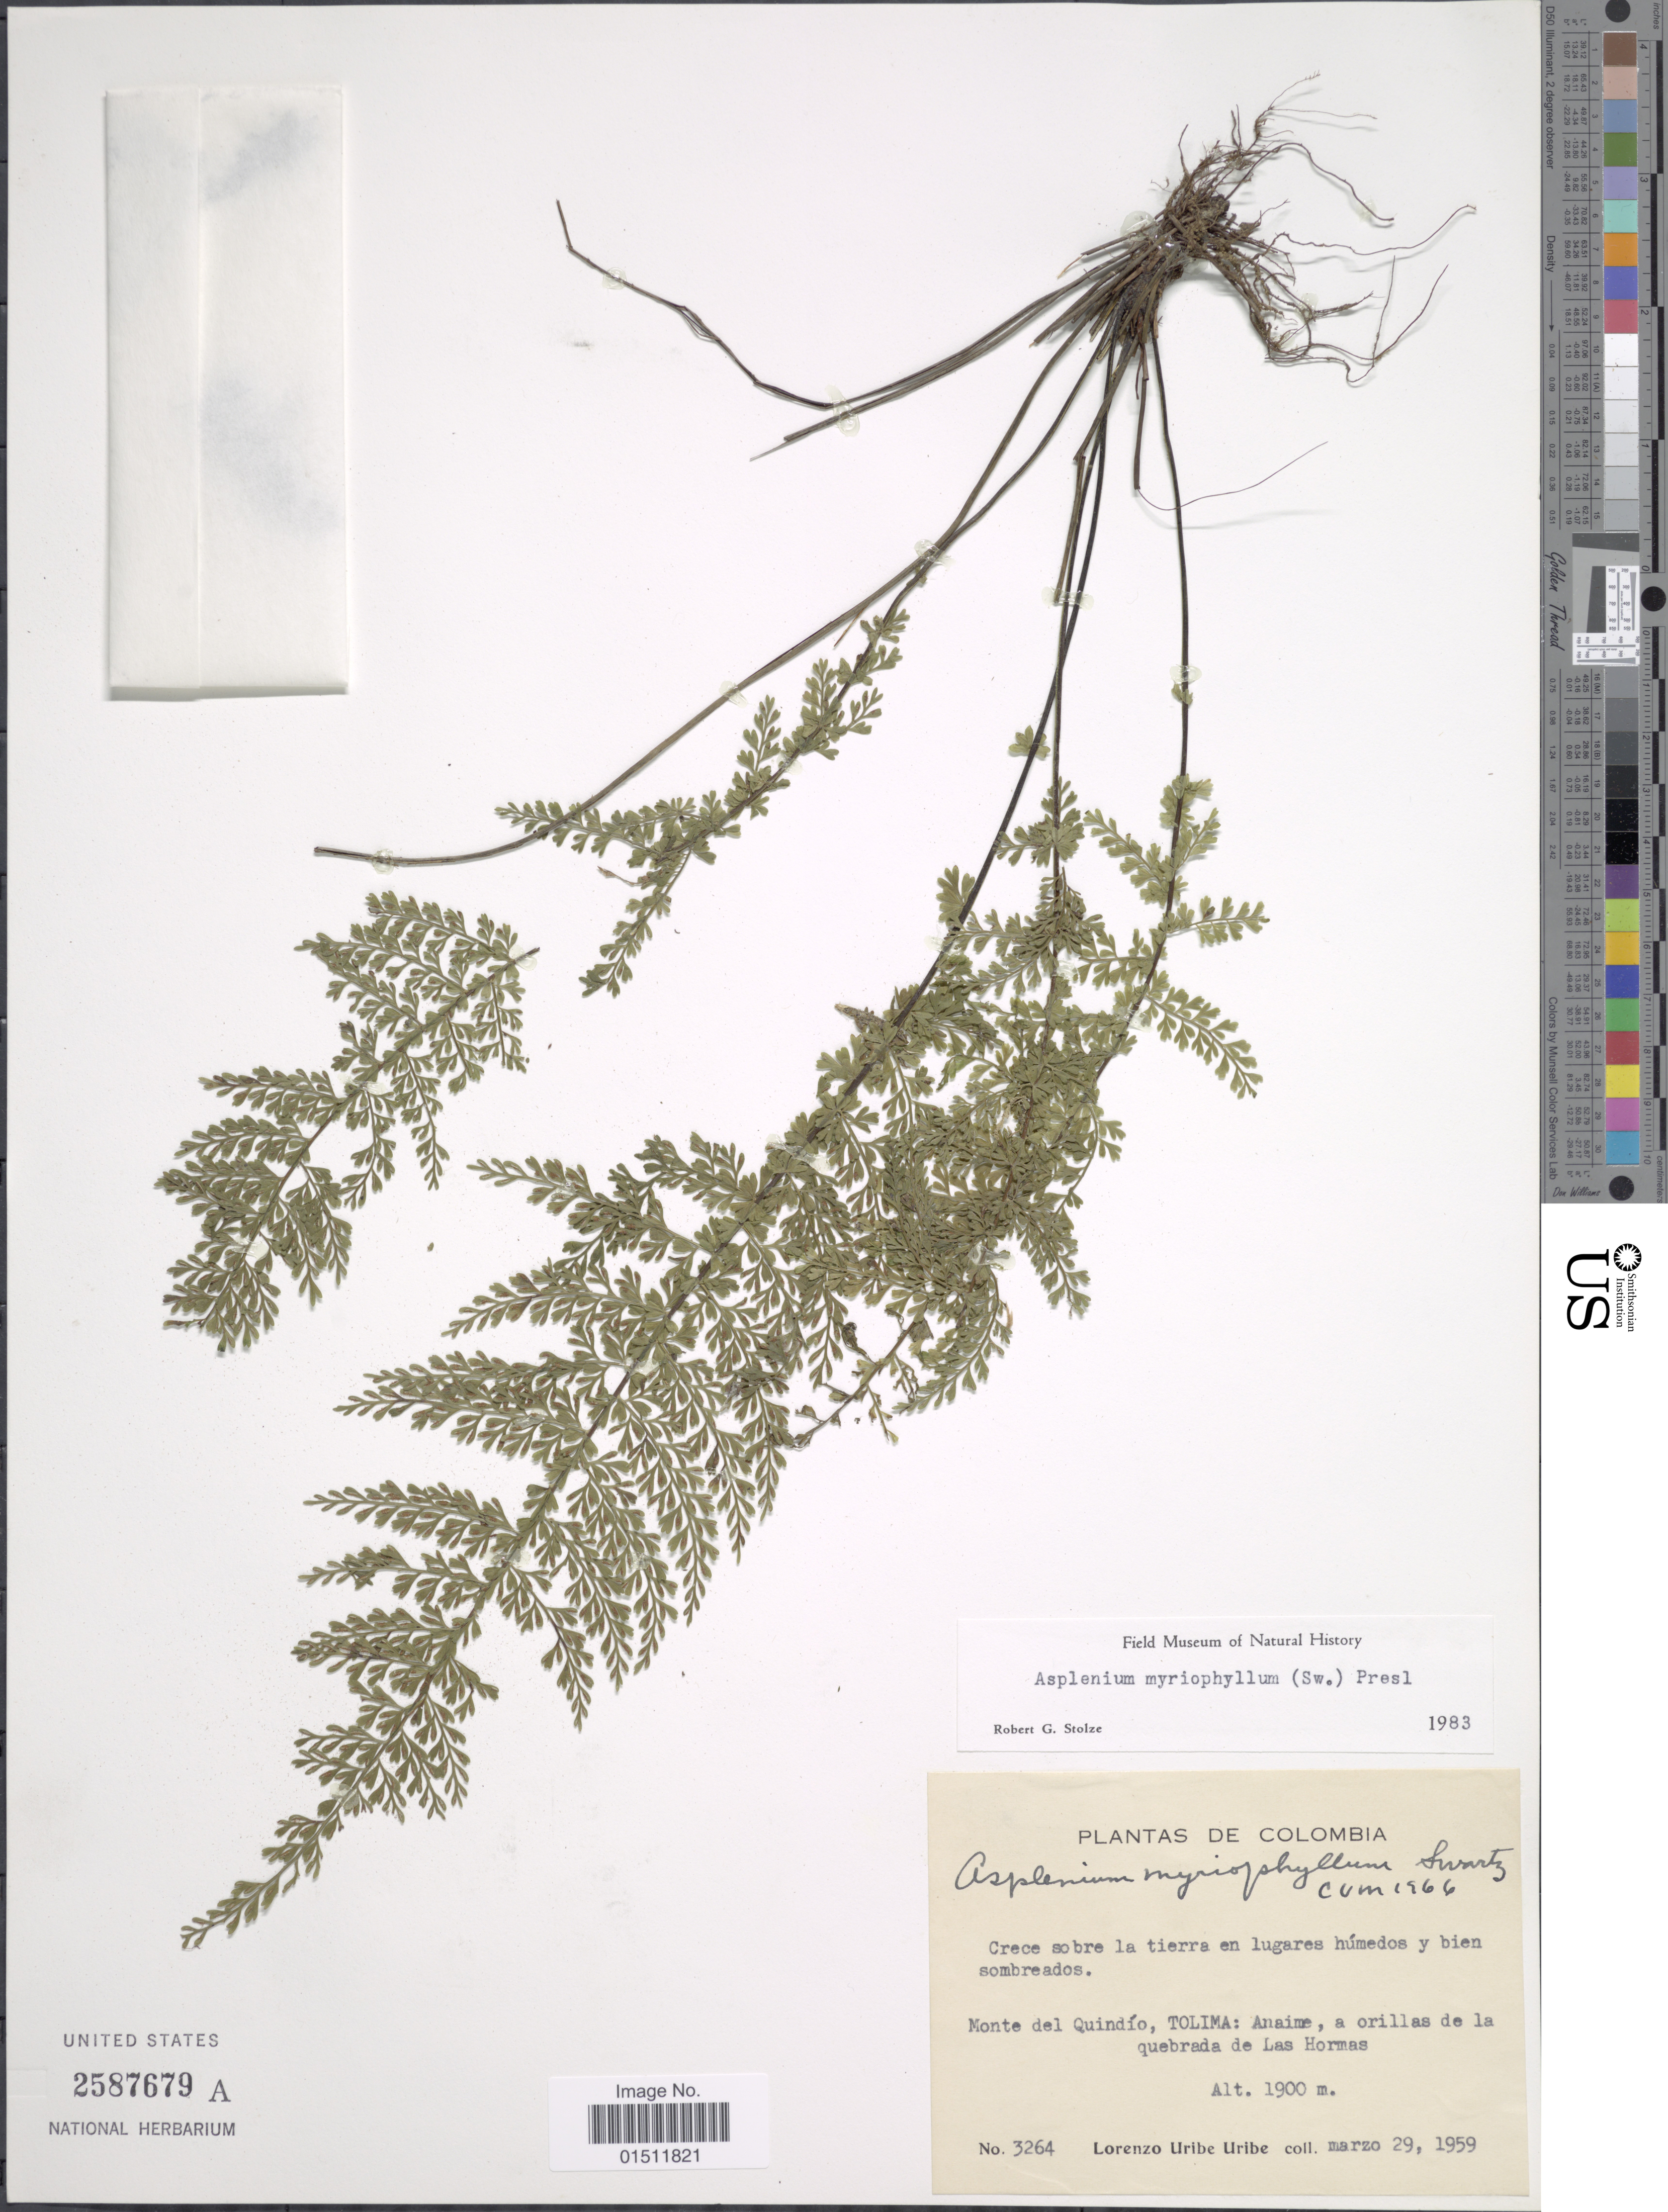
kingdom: Plantae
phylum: Tracheophyta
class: Polypodiopsida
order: Polypodiales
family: Aspleniaceae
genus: Asplenium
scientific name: Asplenium myriophyllum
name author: (Sw.) C. Presl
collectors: L. Uribe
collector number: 3264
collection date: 1959-03-29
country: Colombia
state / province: Quindío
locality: Monte del Quindio, Tolima: Anaime, a orillas de la quebrada de Las Hormas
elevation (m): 1900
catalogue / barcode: US 2587679A